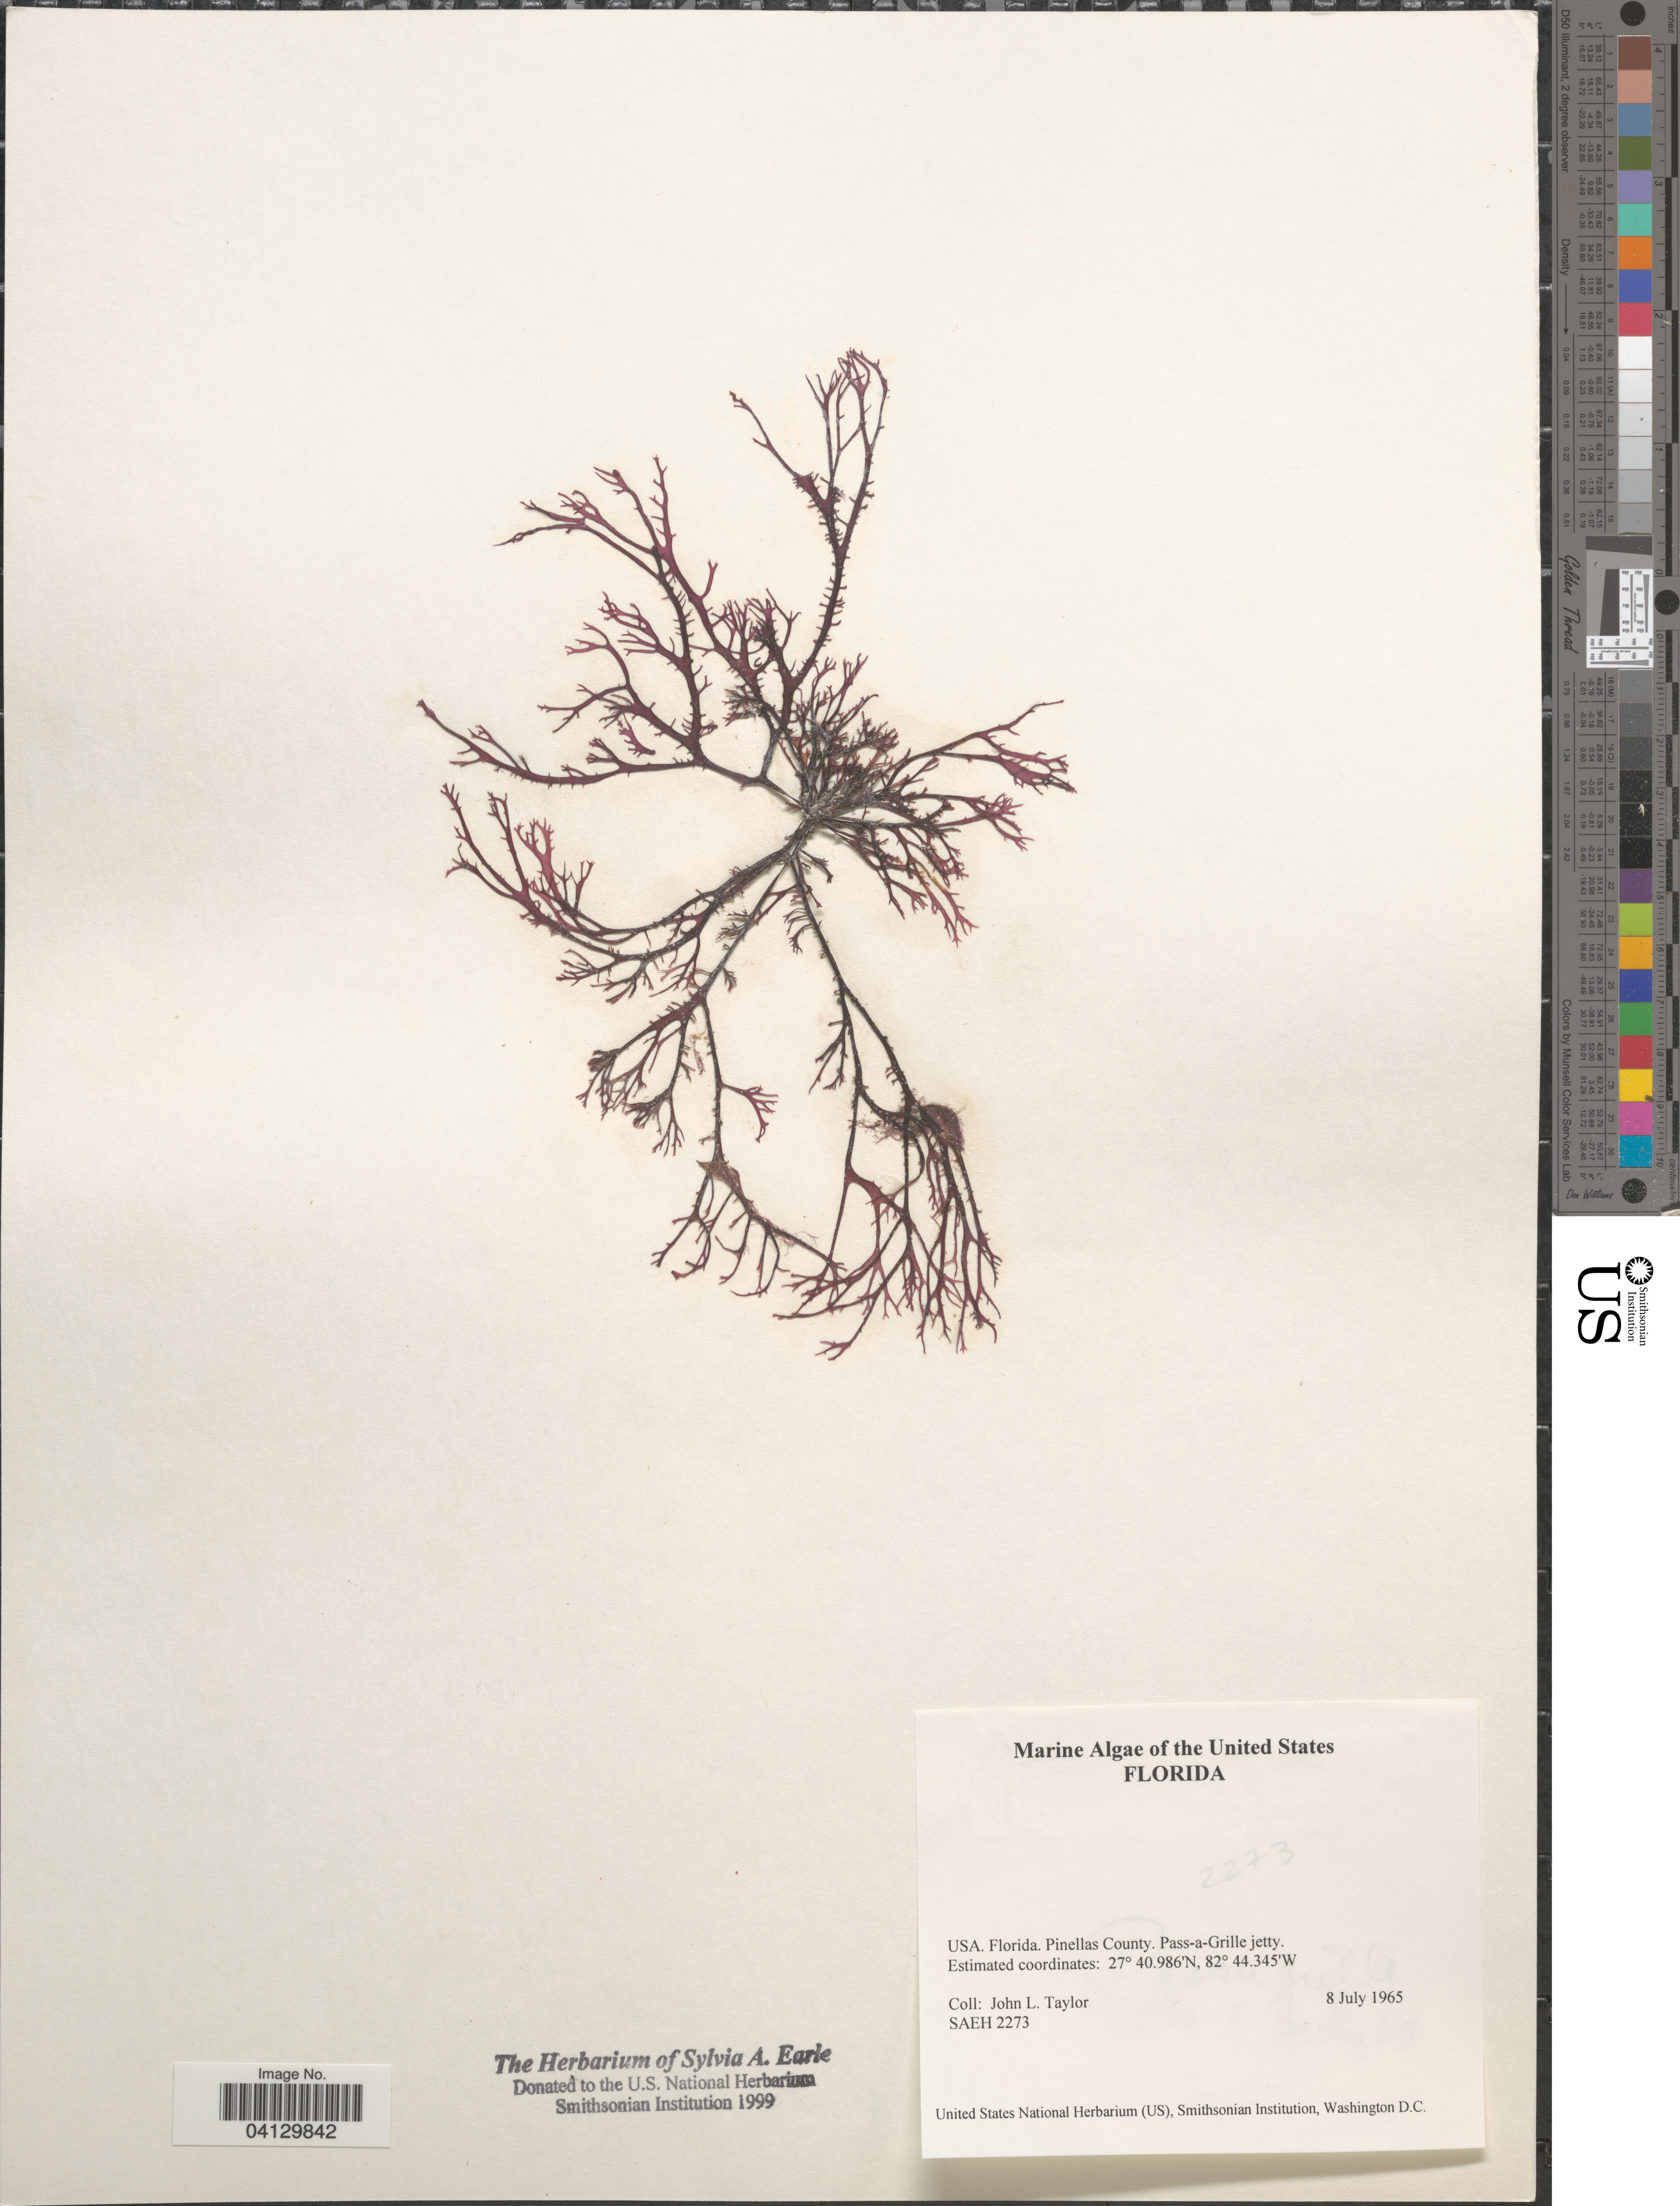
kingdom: Plantae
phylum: Rhodophyta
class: Florideophyceae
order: Corallinales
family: Corallinaceae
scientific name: Crustose Coralline Algae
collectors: J. L. Taylor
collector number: SAEH2273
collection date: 1965-07-08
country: United States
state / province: Florida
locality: Pinellas County. Pass-a-Grille jetty.